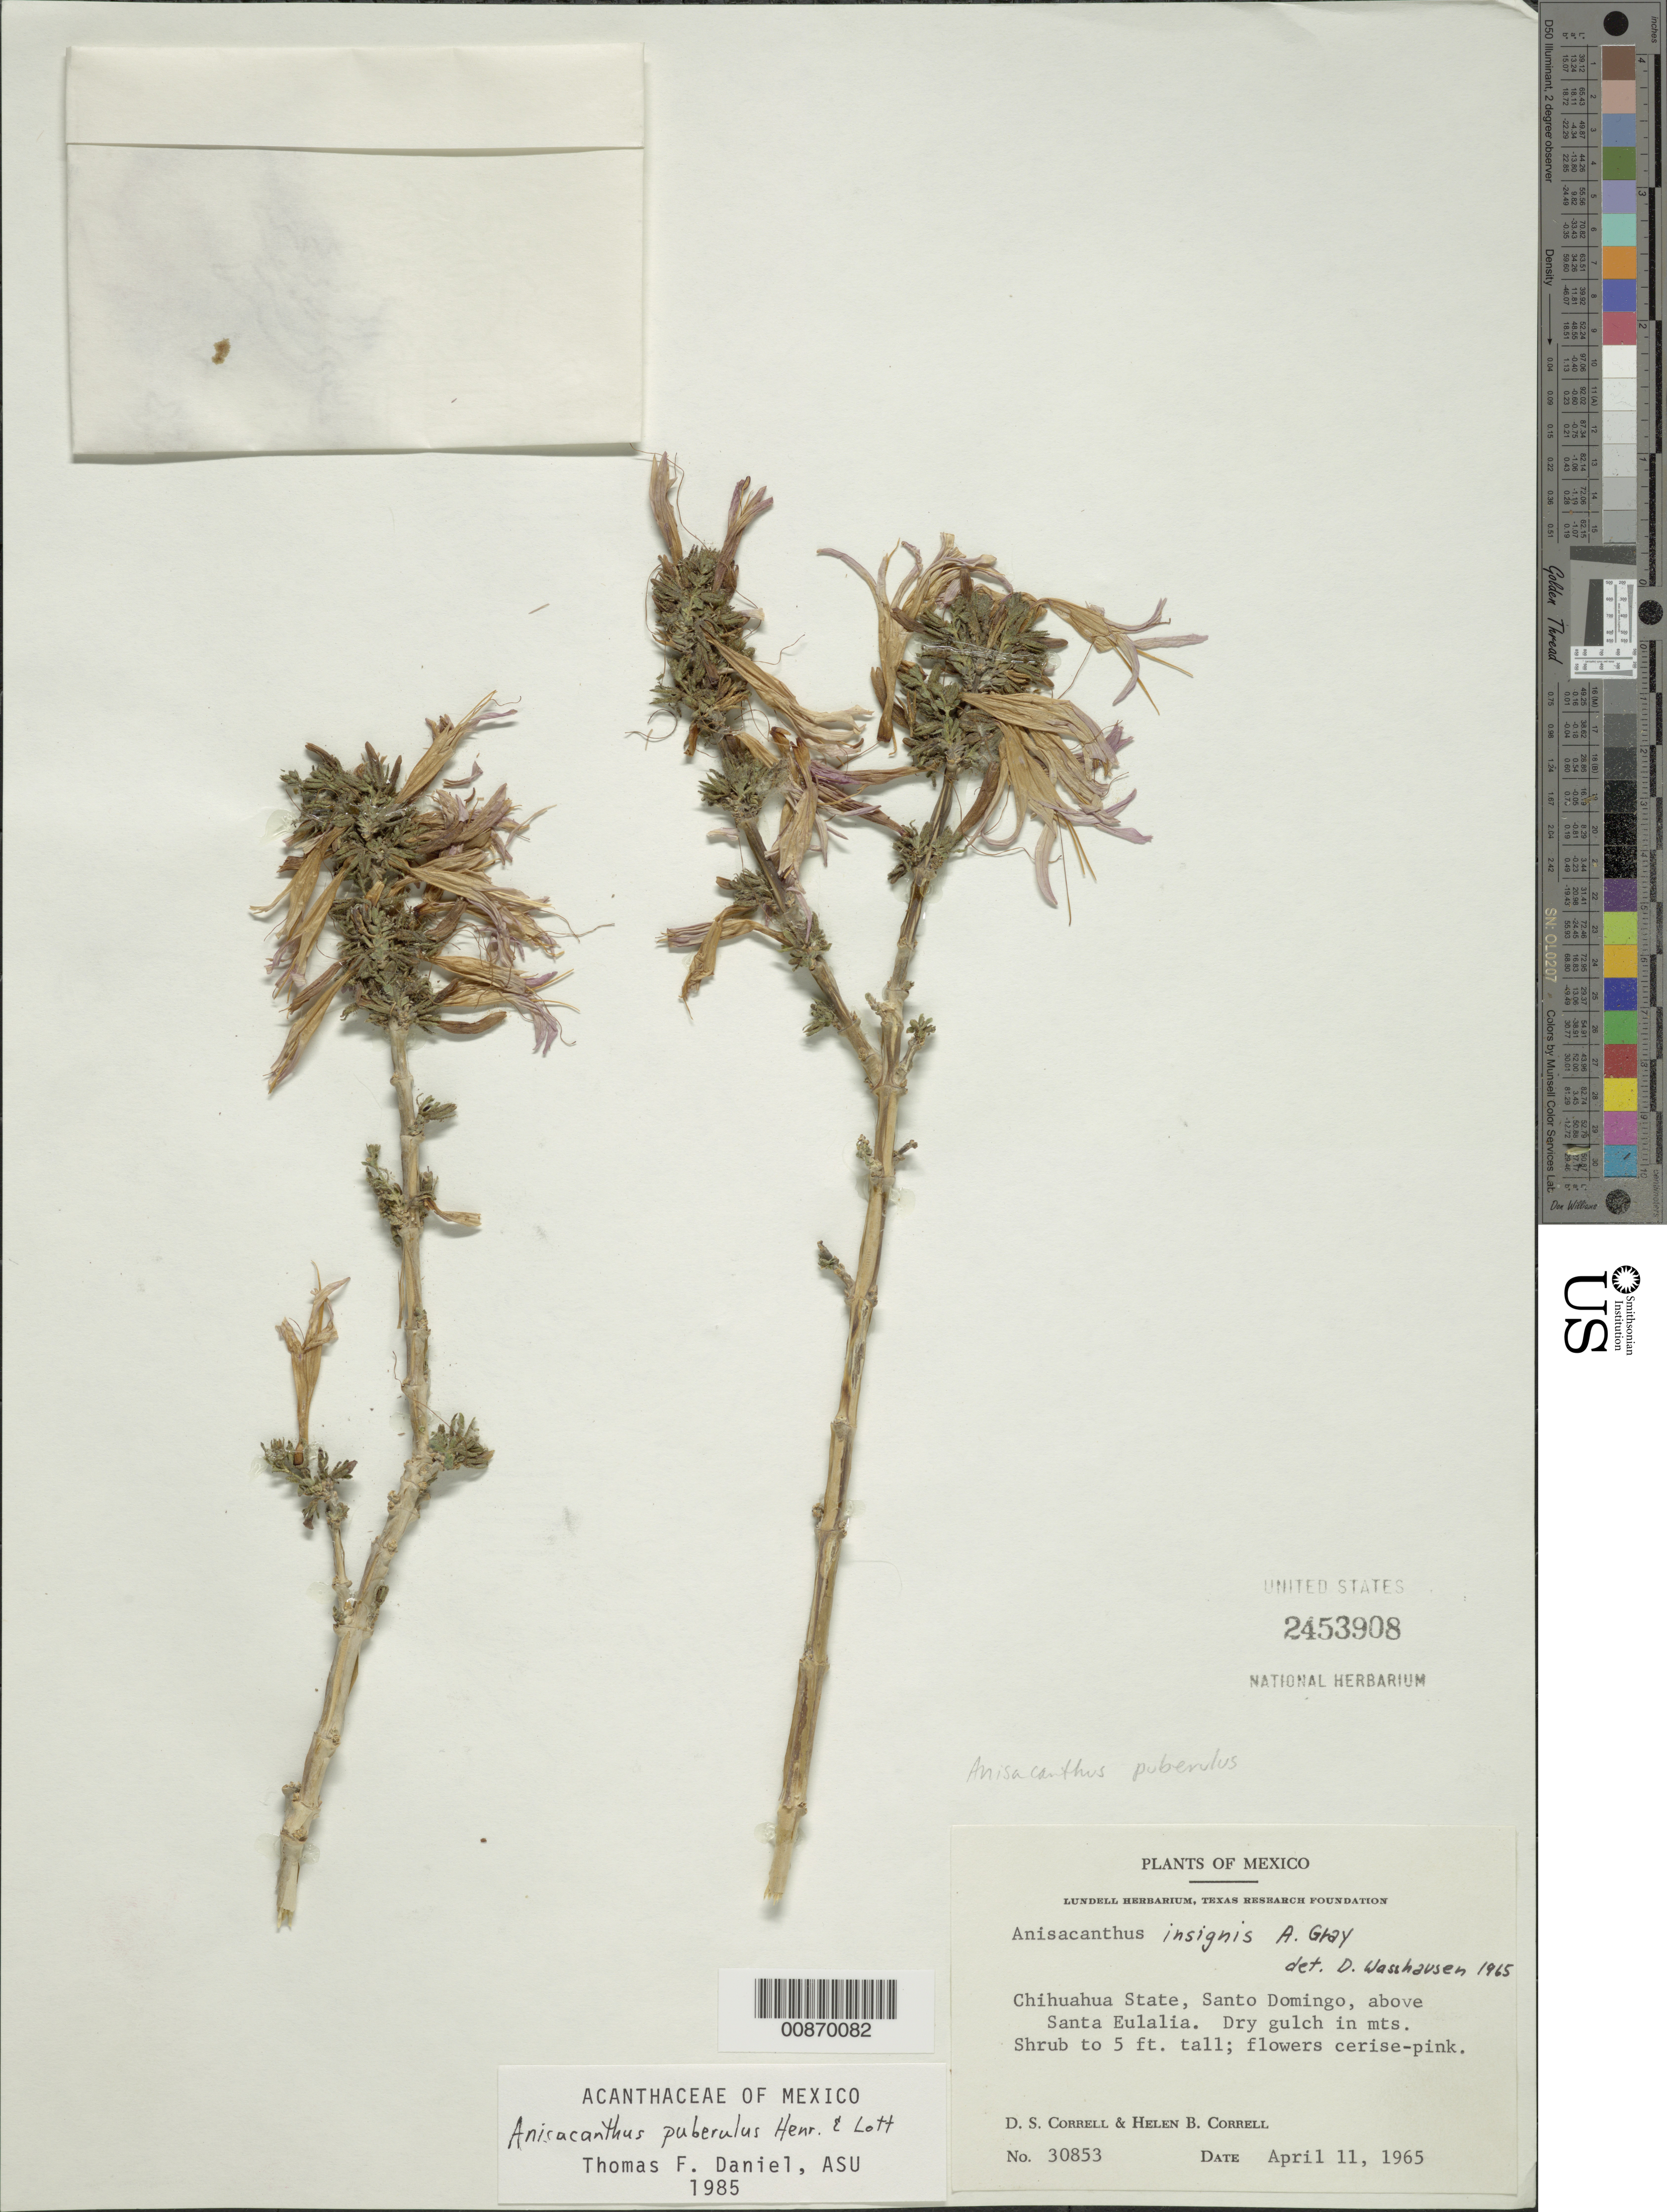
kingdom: Plantae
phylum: Tracheophyta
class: Magnoliopsida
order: Lamiales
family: Acanthaceae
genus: Anisacanthus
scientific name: Anisacanthus puberulus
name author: (Torr.) Henrickson & E.J. Lott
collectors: D. S. Correll & H. Correll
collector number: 30853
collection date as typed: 11 Apr 1965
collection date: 1965-04-11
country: Mexico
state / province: Chihuahua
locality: Santo Domingo, above Santa Eulalia.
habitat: Dry gulch in mountains.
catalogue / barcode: US 2453908